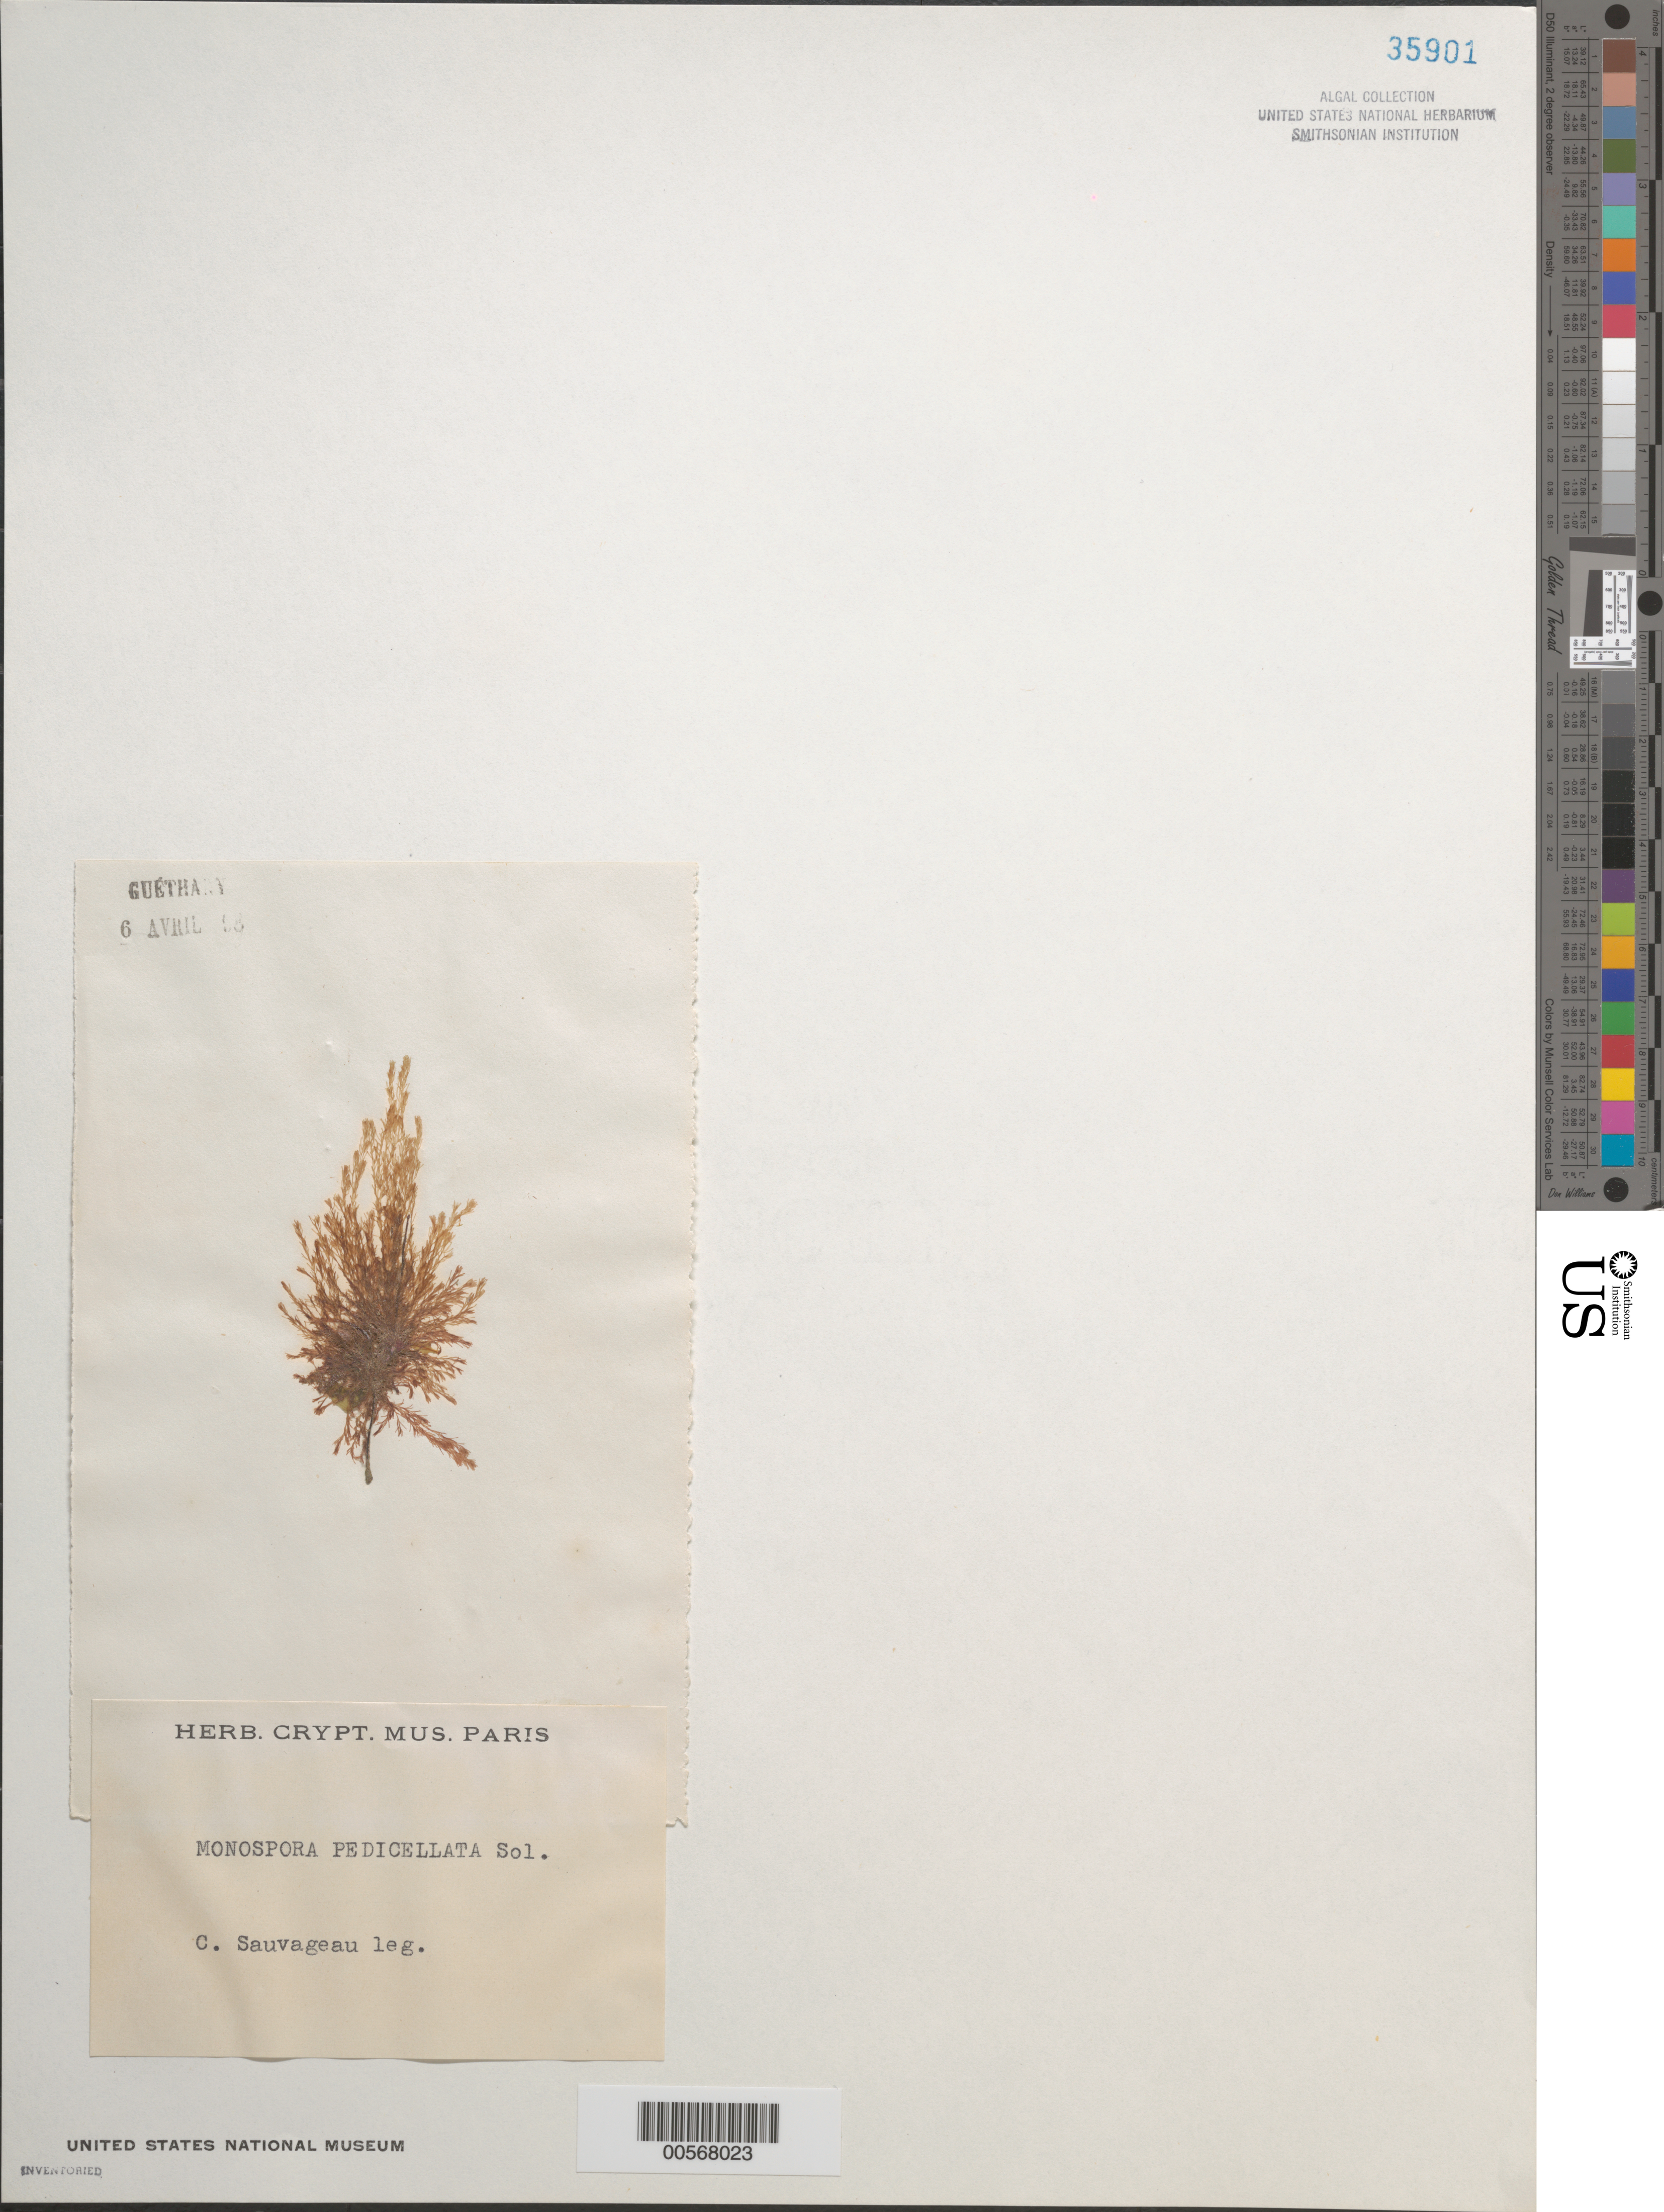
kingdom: Plantae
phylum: Rhodophyta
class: Florideophyceae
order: Ceramiales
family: Ceramiaceae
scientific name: Monospora pedicellata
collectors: C. F. Sauvageau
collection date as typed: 06 Apr 1898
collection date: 1898-04-06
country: France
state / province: Nouvelle-Aquitaine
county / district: Pyrénées-Atlantiques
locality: Guethary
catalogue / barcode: US 35901